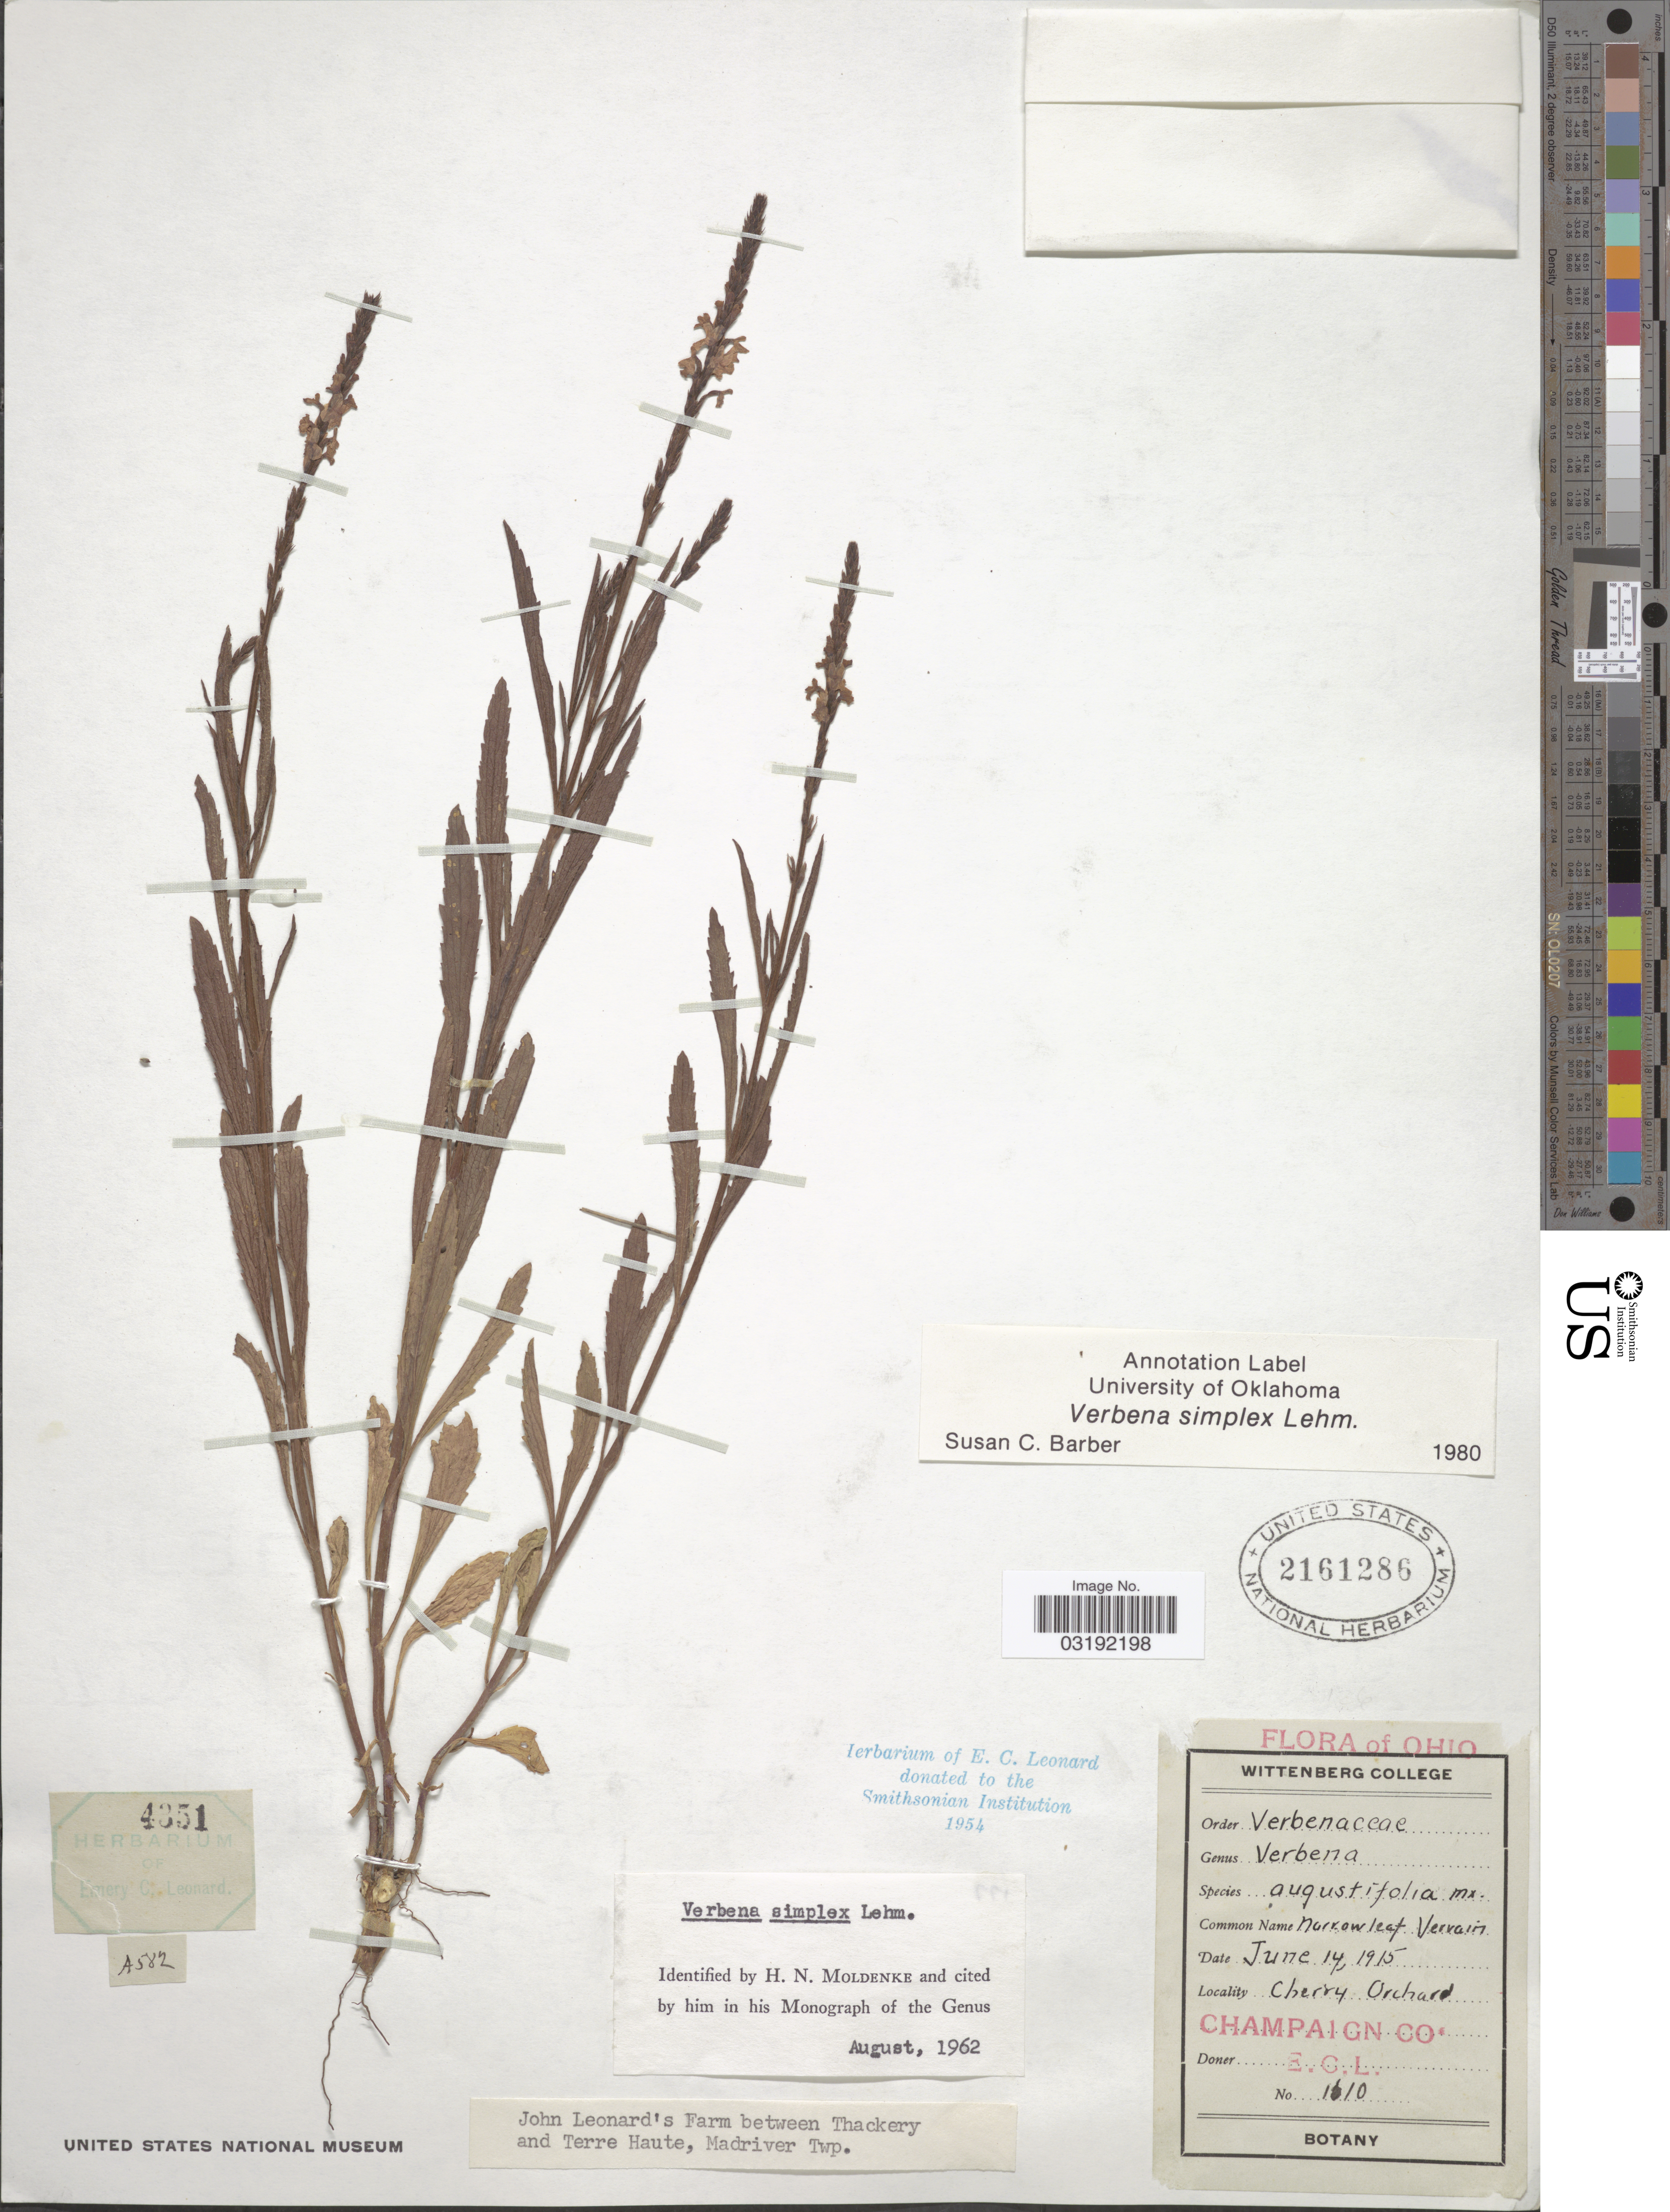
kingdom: Plantae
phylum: Tracheophyta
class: Magnoliopsida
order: Lamiales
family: Verbenaceae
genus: Verbena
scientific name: Verbena simplex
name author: F. Lehm.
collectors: E. C. Leonard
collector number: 1610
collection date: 1915-06-14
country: United States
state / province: Ohio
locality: Cherry Orchard, Champaign Co.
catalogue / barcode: US 2161286